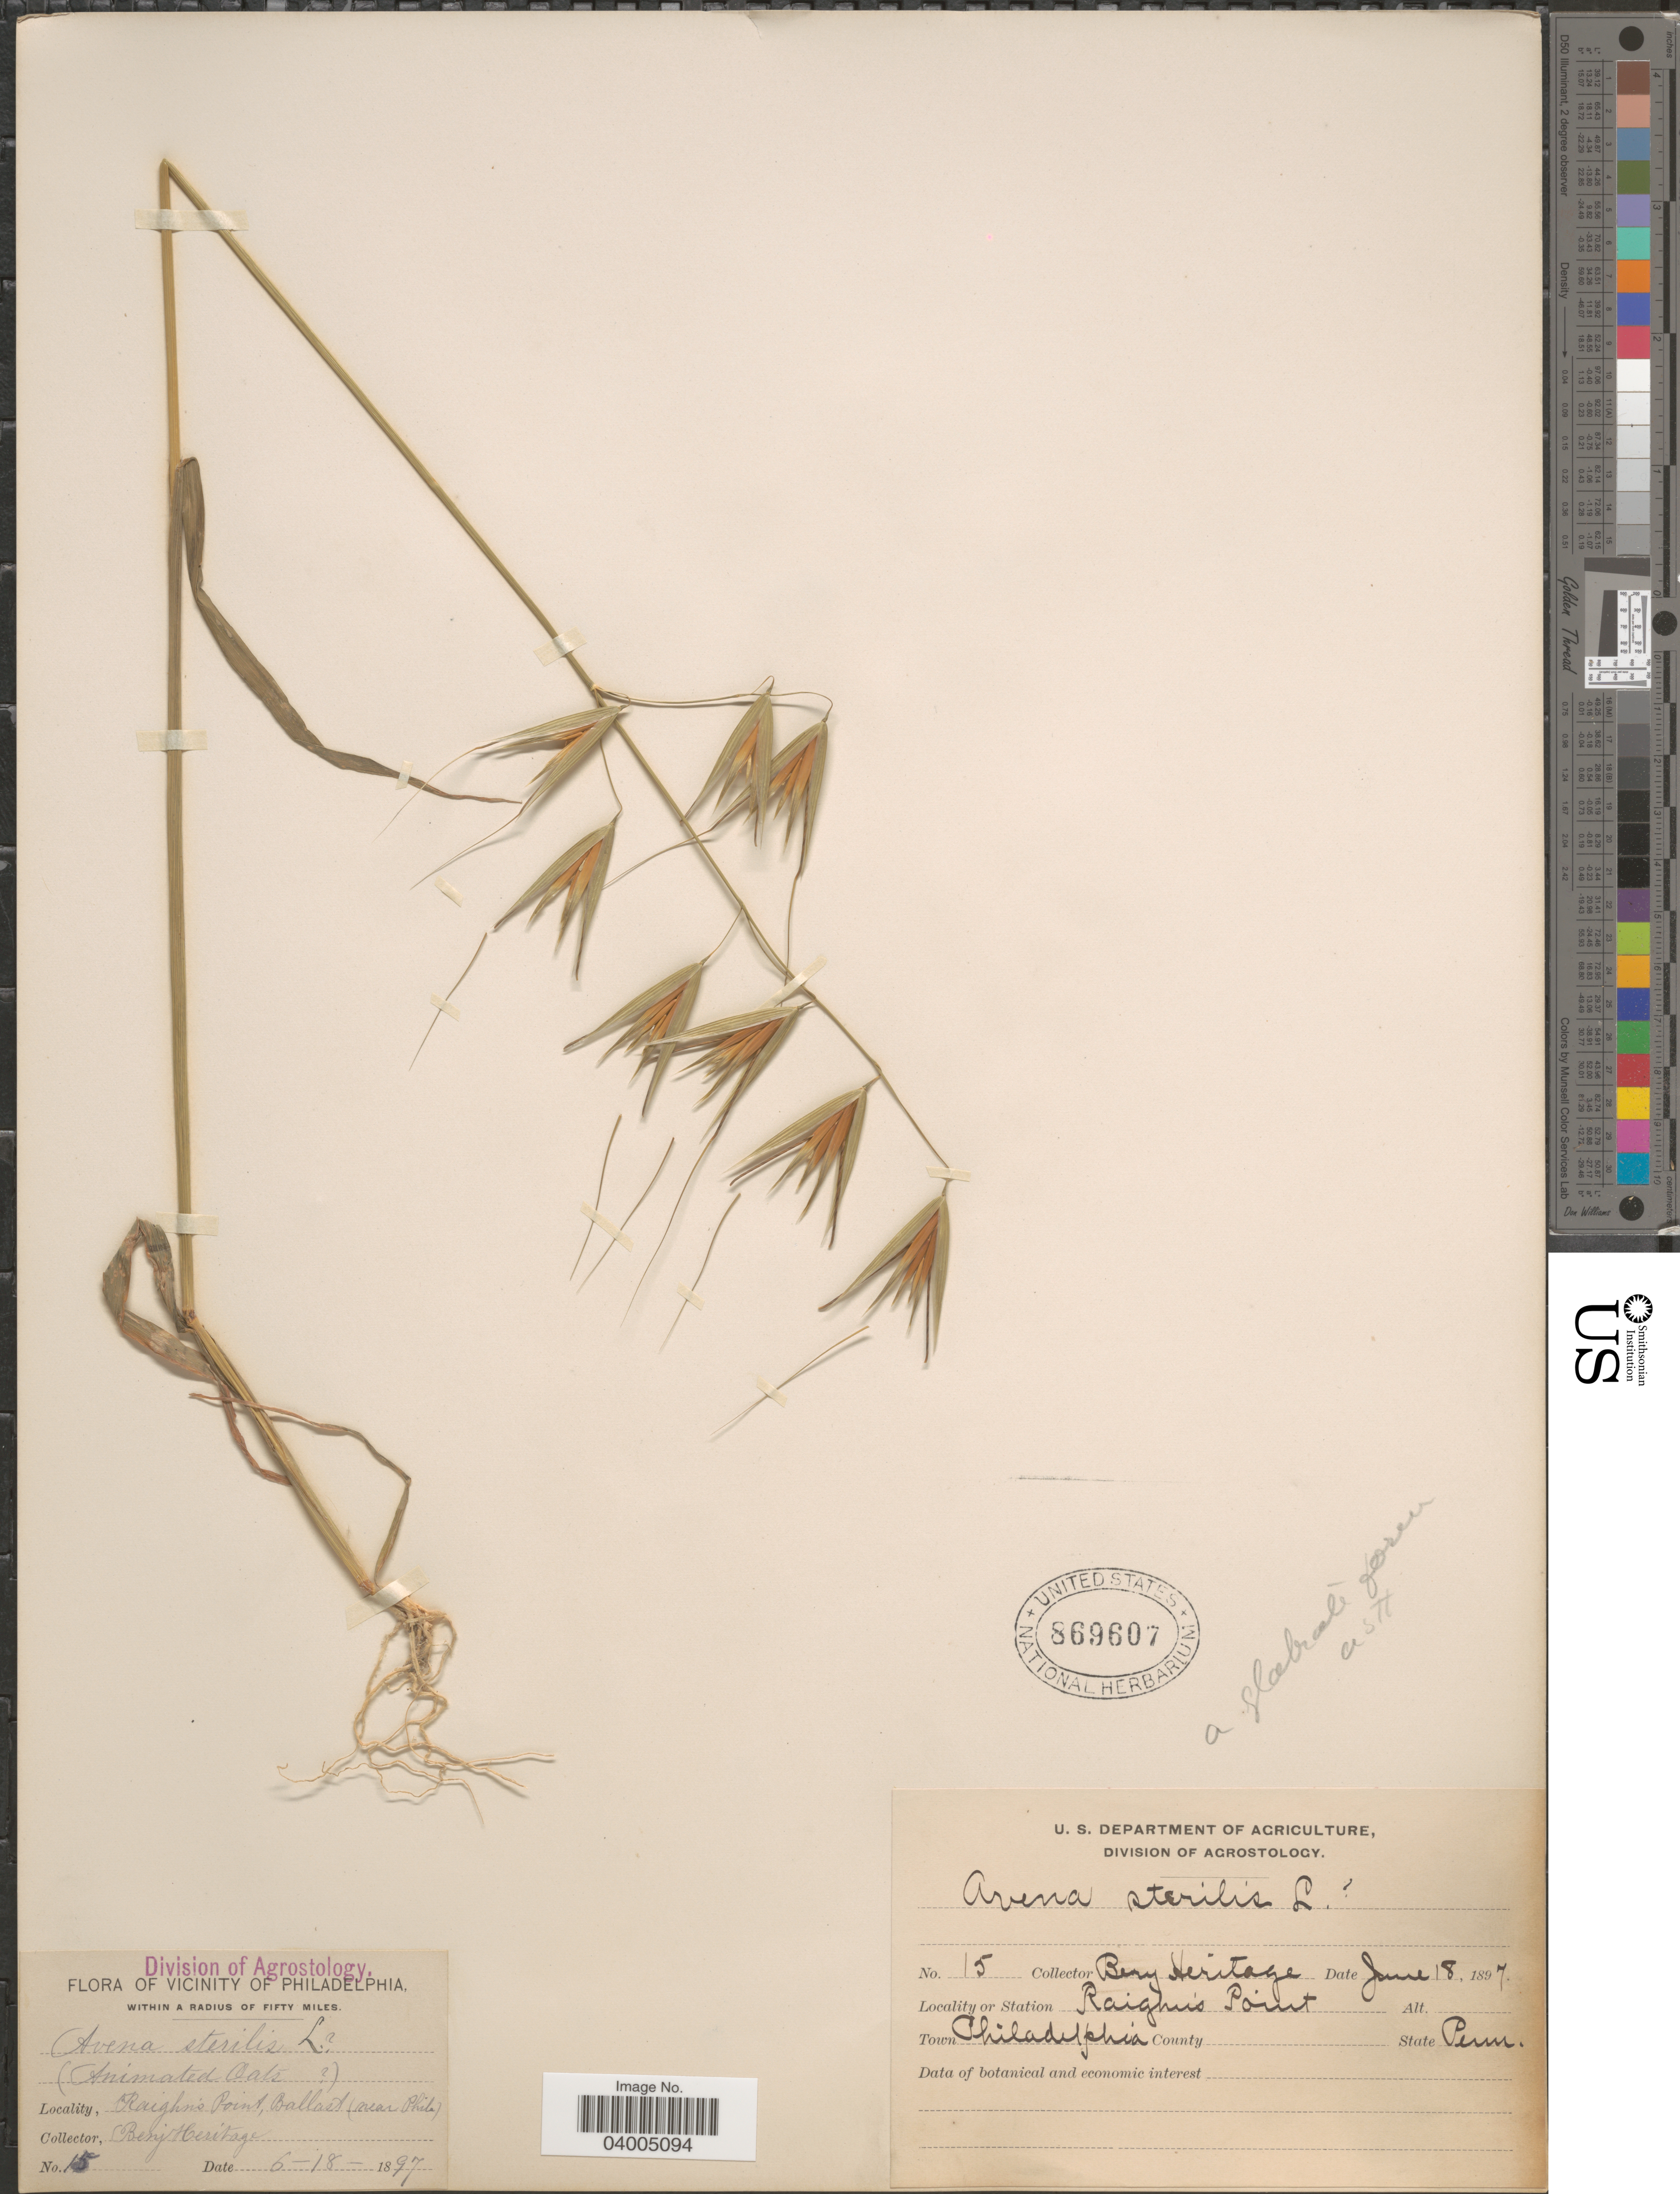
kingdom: Plantae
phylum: Tracheophyta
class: Liliopsida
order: Poales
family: Poaceae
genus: Avena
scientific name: Avena sterilis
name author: L.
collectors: Benj. Heritage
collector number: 15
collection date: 1897-06-18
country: United States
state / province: Pennsylvania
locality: Vicinity of Philadelphia within a radius of fifty miles. Raighn's Point, Ballast (near Phil).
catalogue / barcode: US 869607